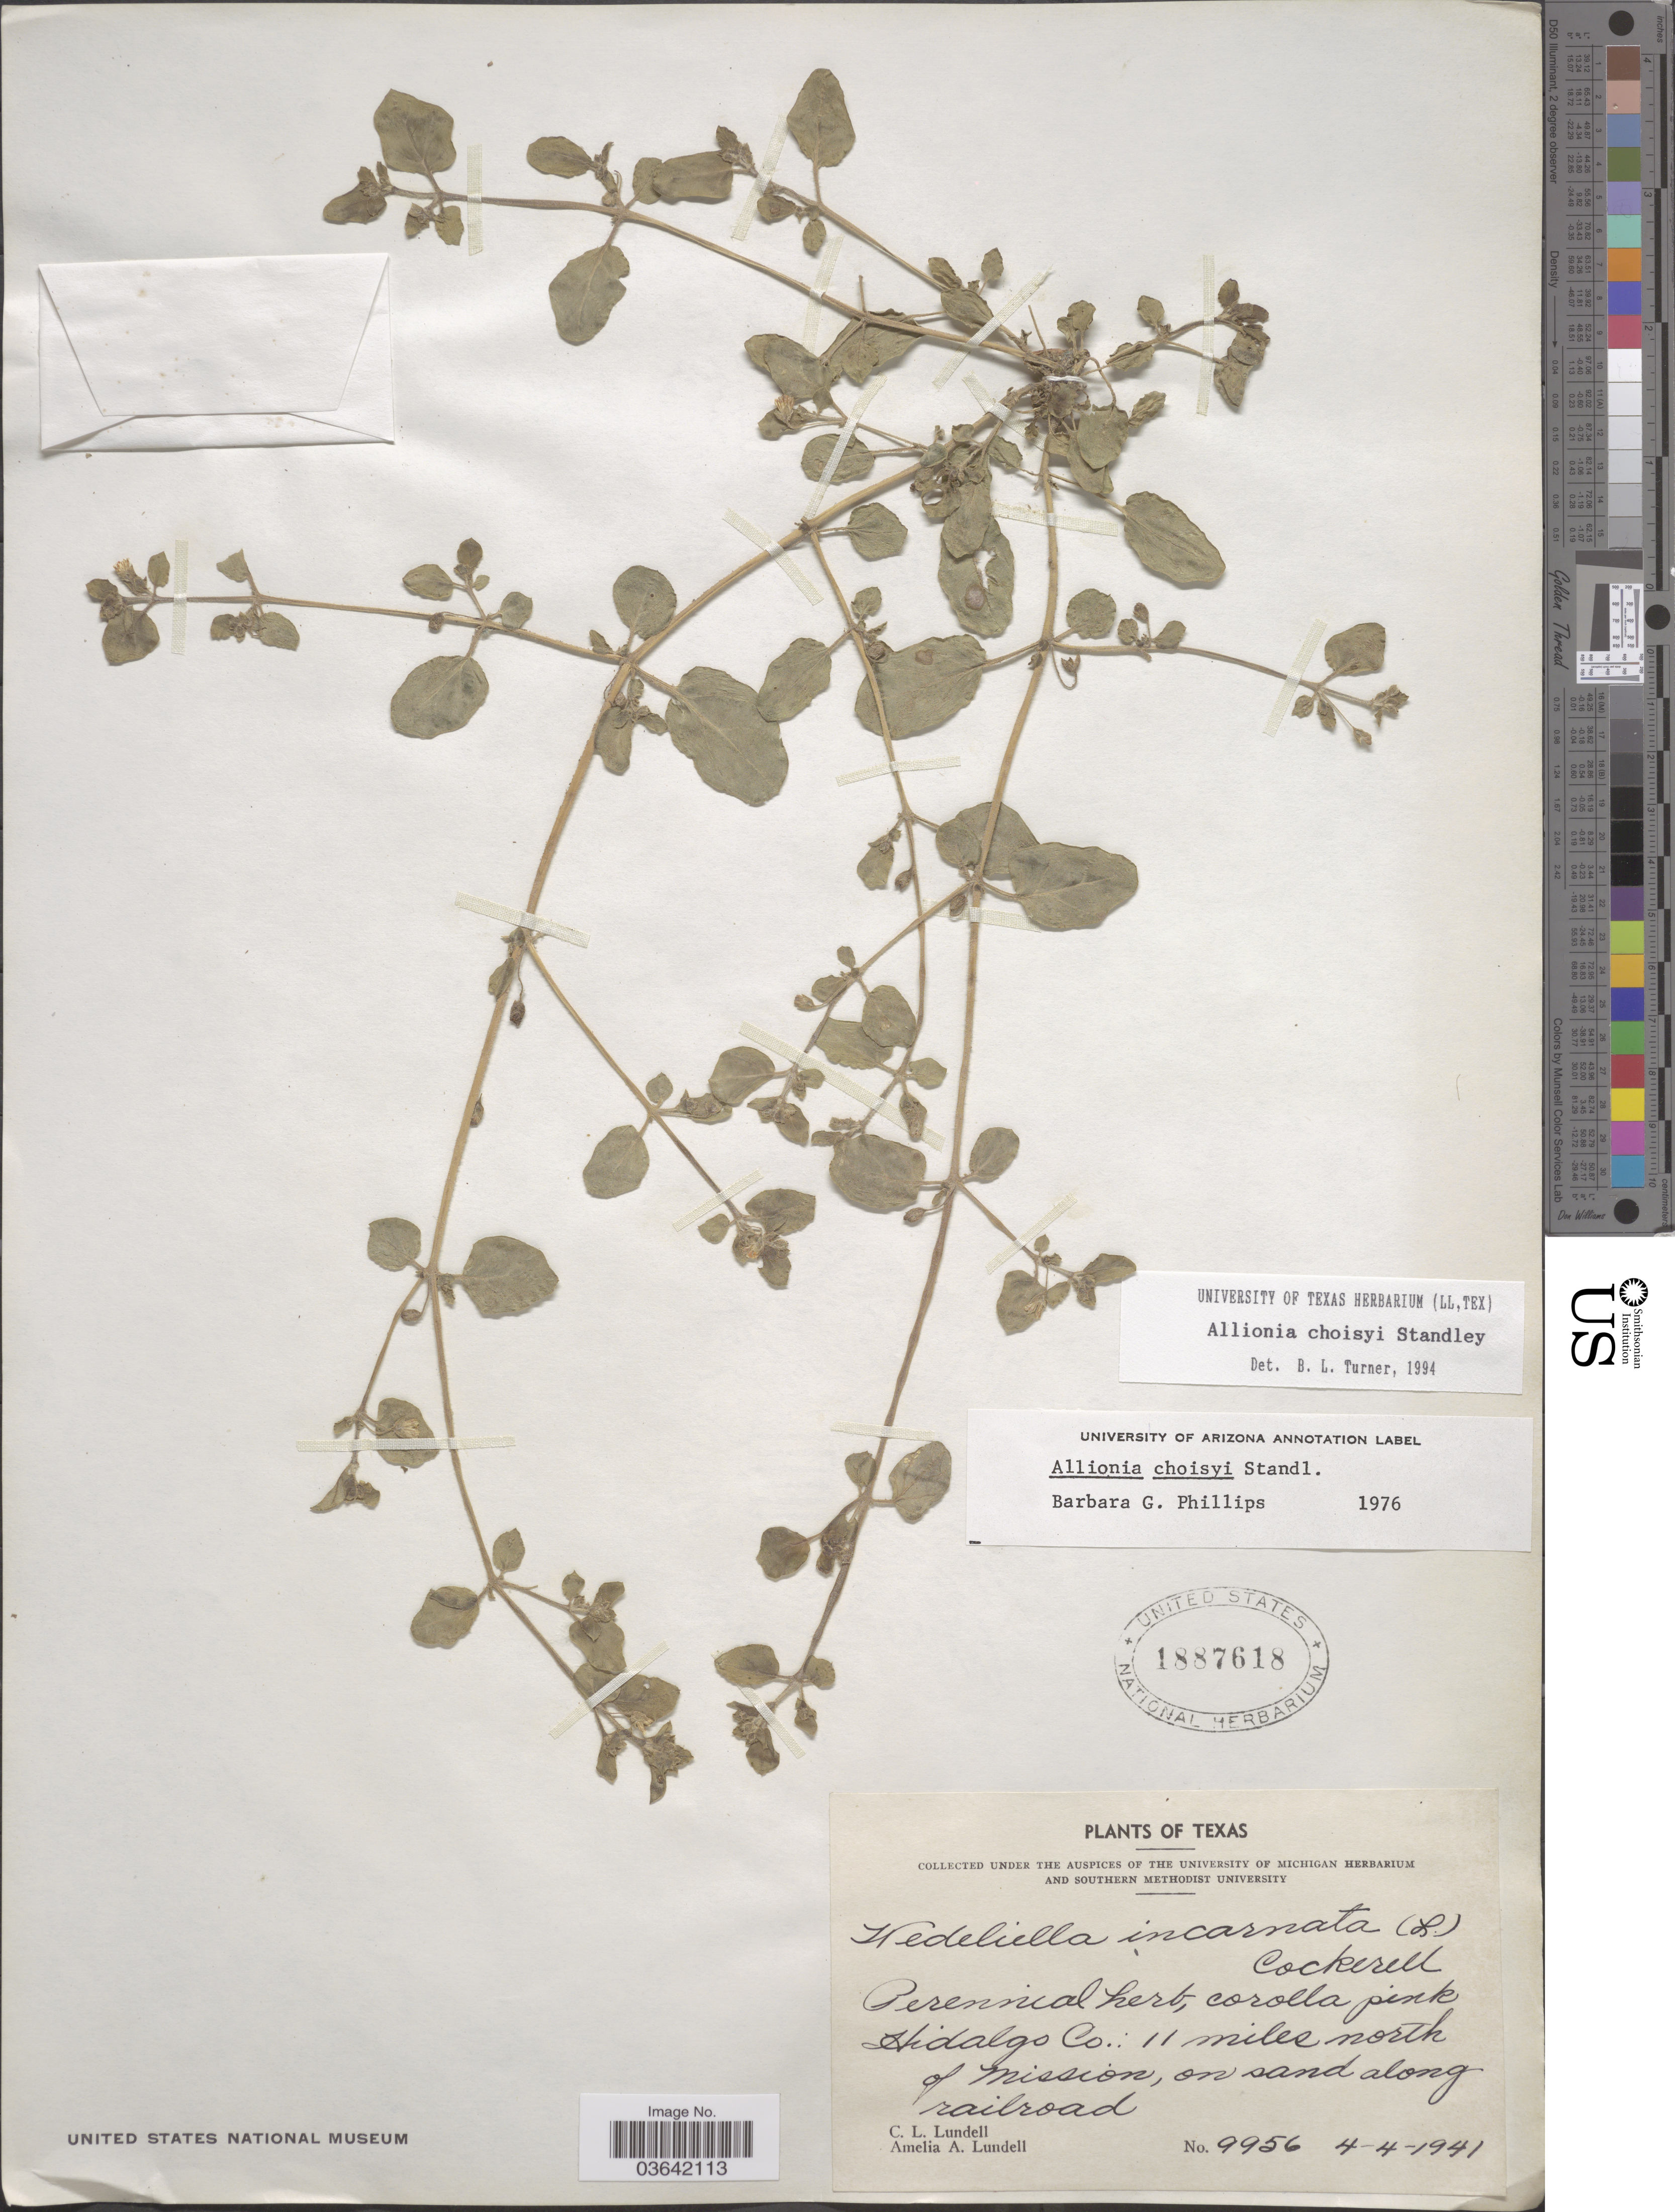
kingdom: Plantae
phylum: Tracheophyta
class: Magnoliopsida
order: Caryophyllales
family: Nyctaginaceae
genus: Allionia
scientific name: Allionia choisyi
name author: Standl.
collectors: C. L. Lundell & A. A. Lundell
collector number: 9956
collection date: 1941-04-04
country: United States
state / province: Texas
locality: Hidalgo Co.: 11 miles north of Mission, on sand along railroad.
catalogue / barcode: US 1887618